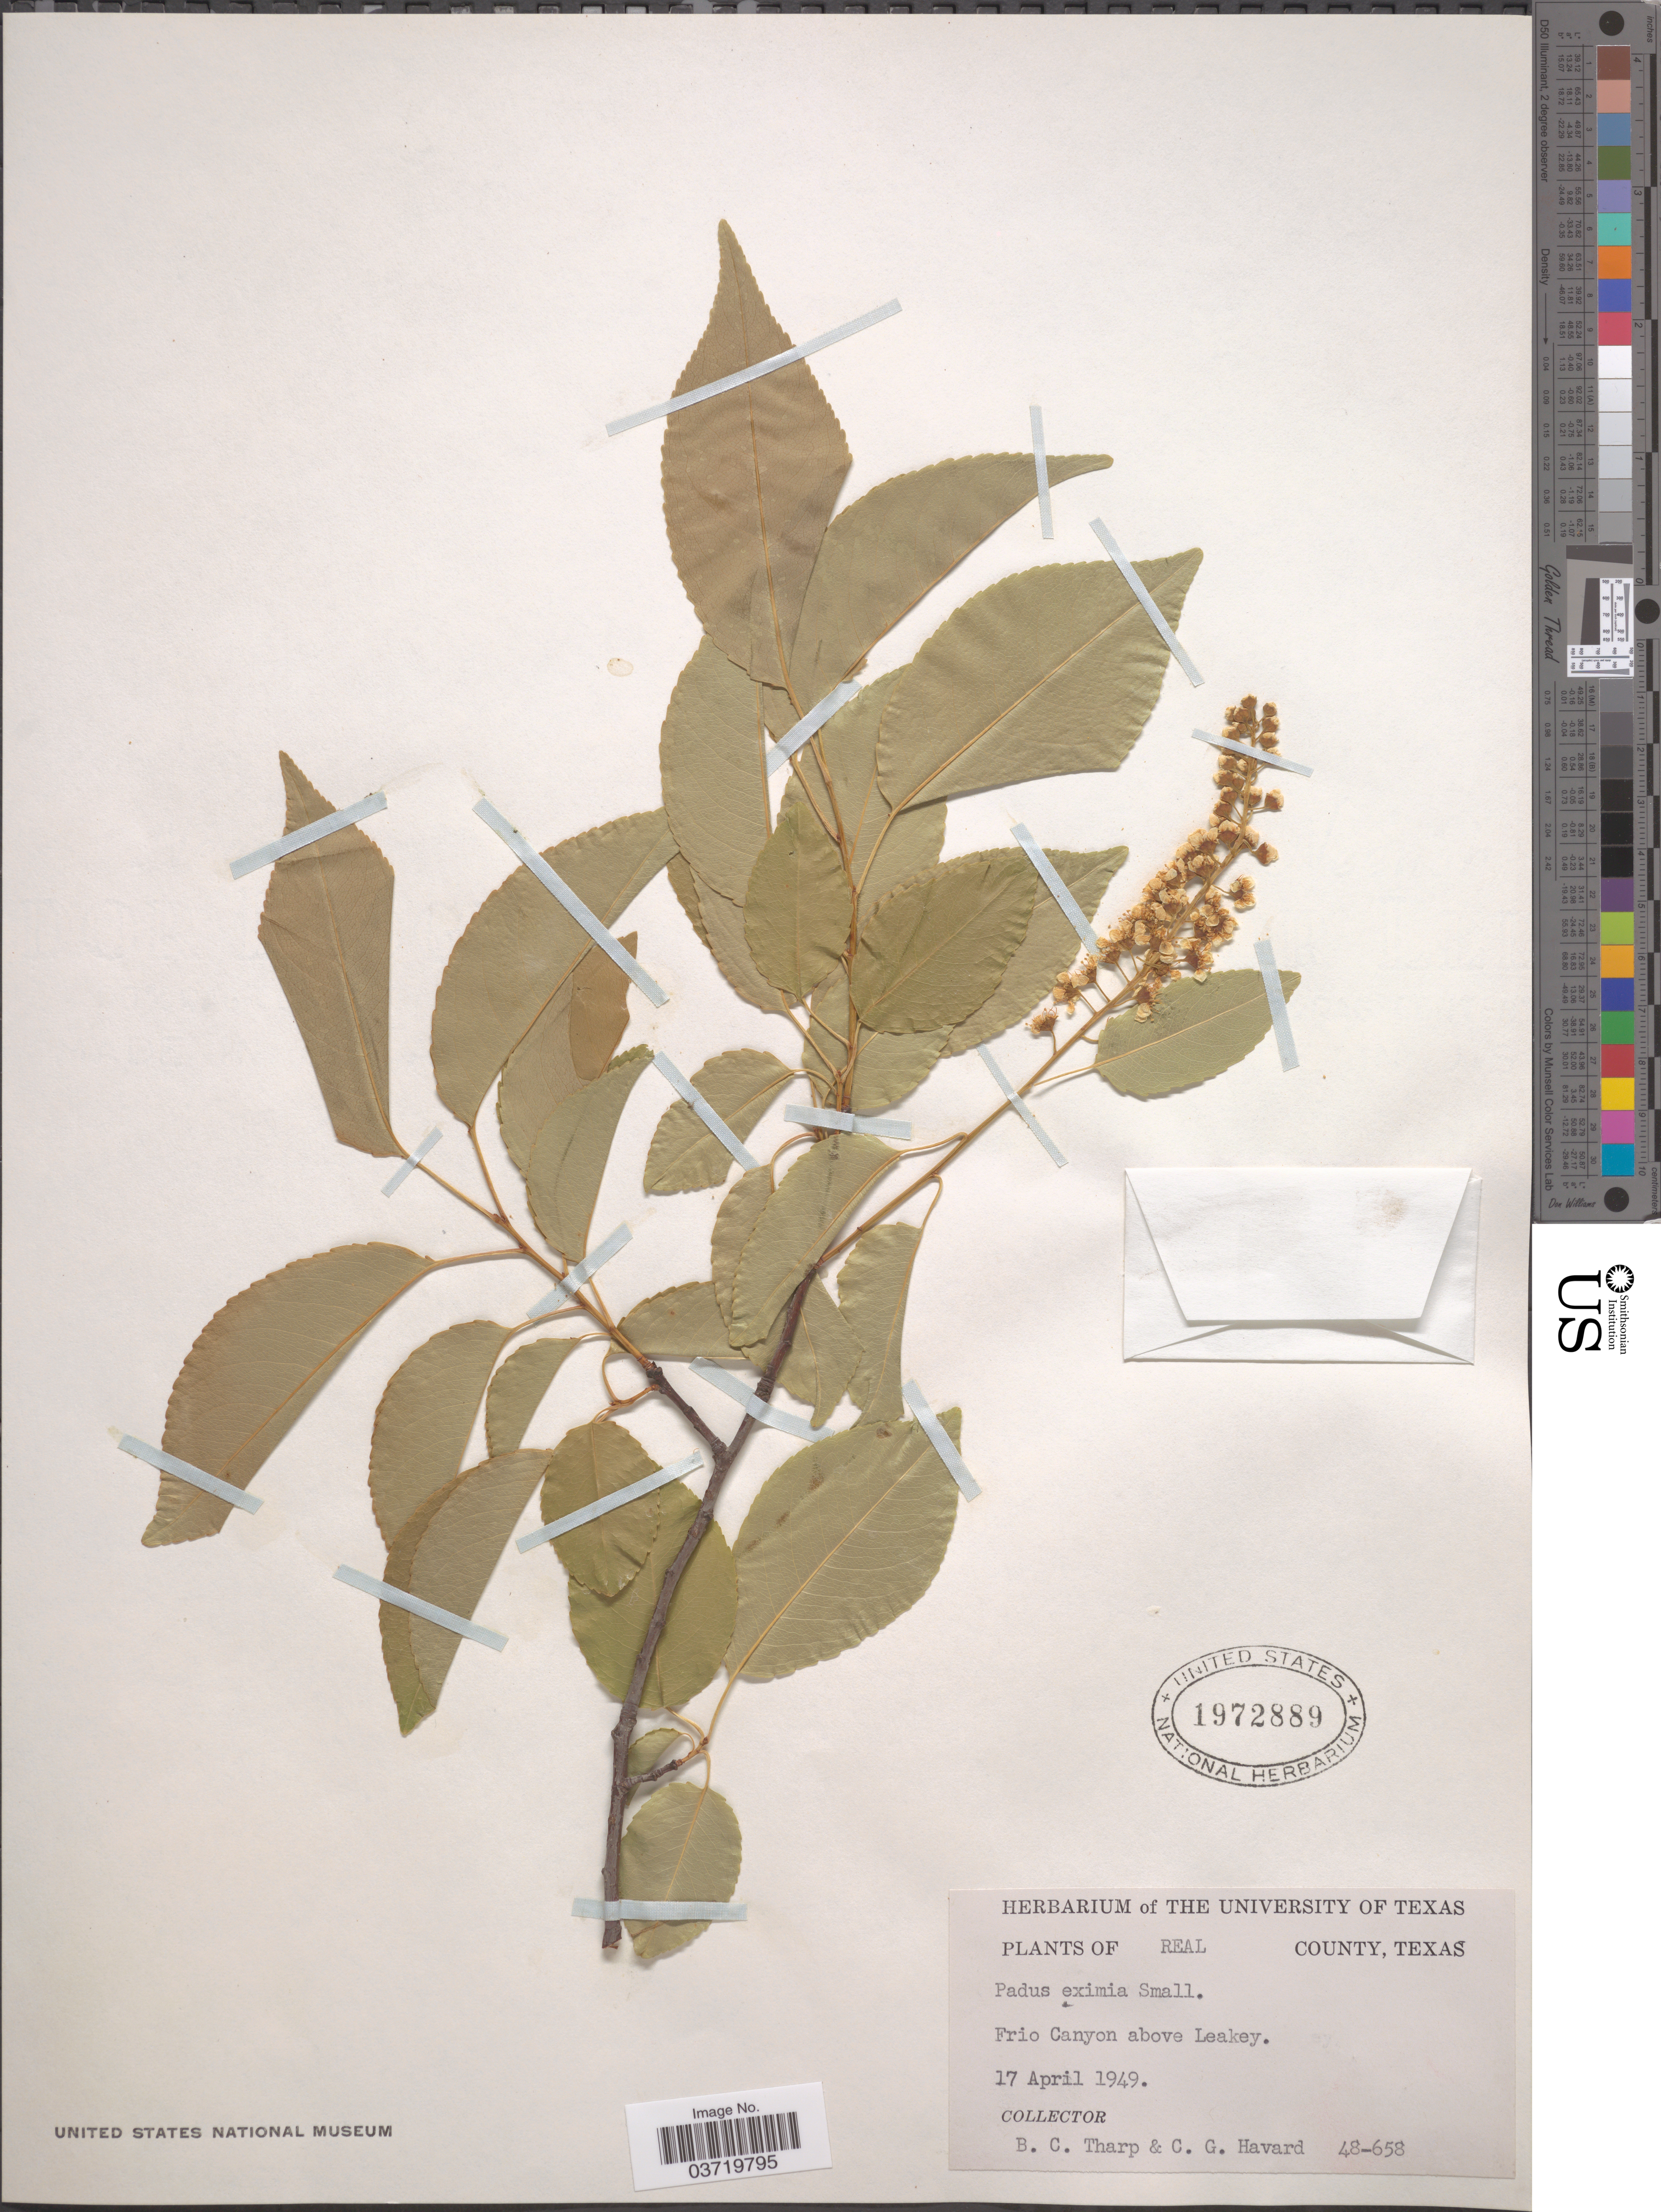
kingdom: Plantae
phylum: Tracheophyta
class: Magnoliopsida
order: Rosales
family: Rosaceae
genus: Prunus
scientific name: Prunus serotina var. serotina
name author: Ehrh.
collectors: B. C. Tharp & C. G. Havard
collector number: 48-658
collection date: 1949-04-17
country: United States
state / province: Texas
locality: Real County. Frio Canyon above Leakey.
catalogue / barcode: US 1972889